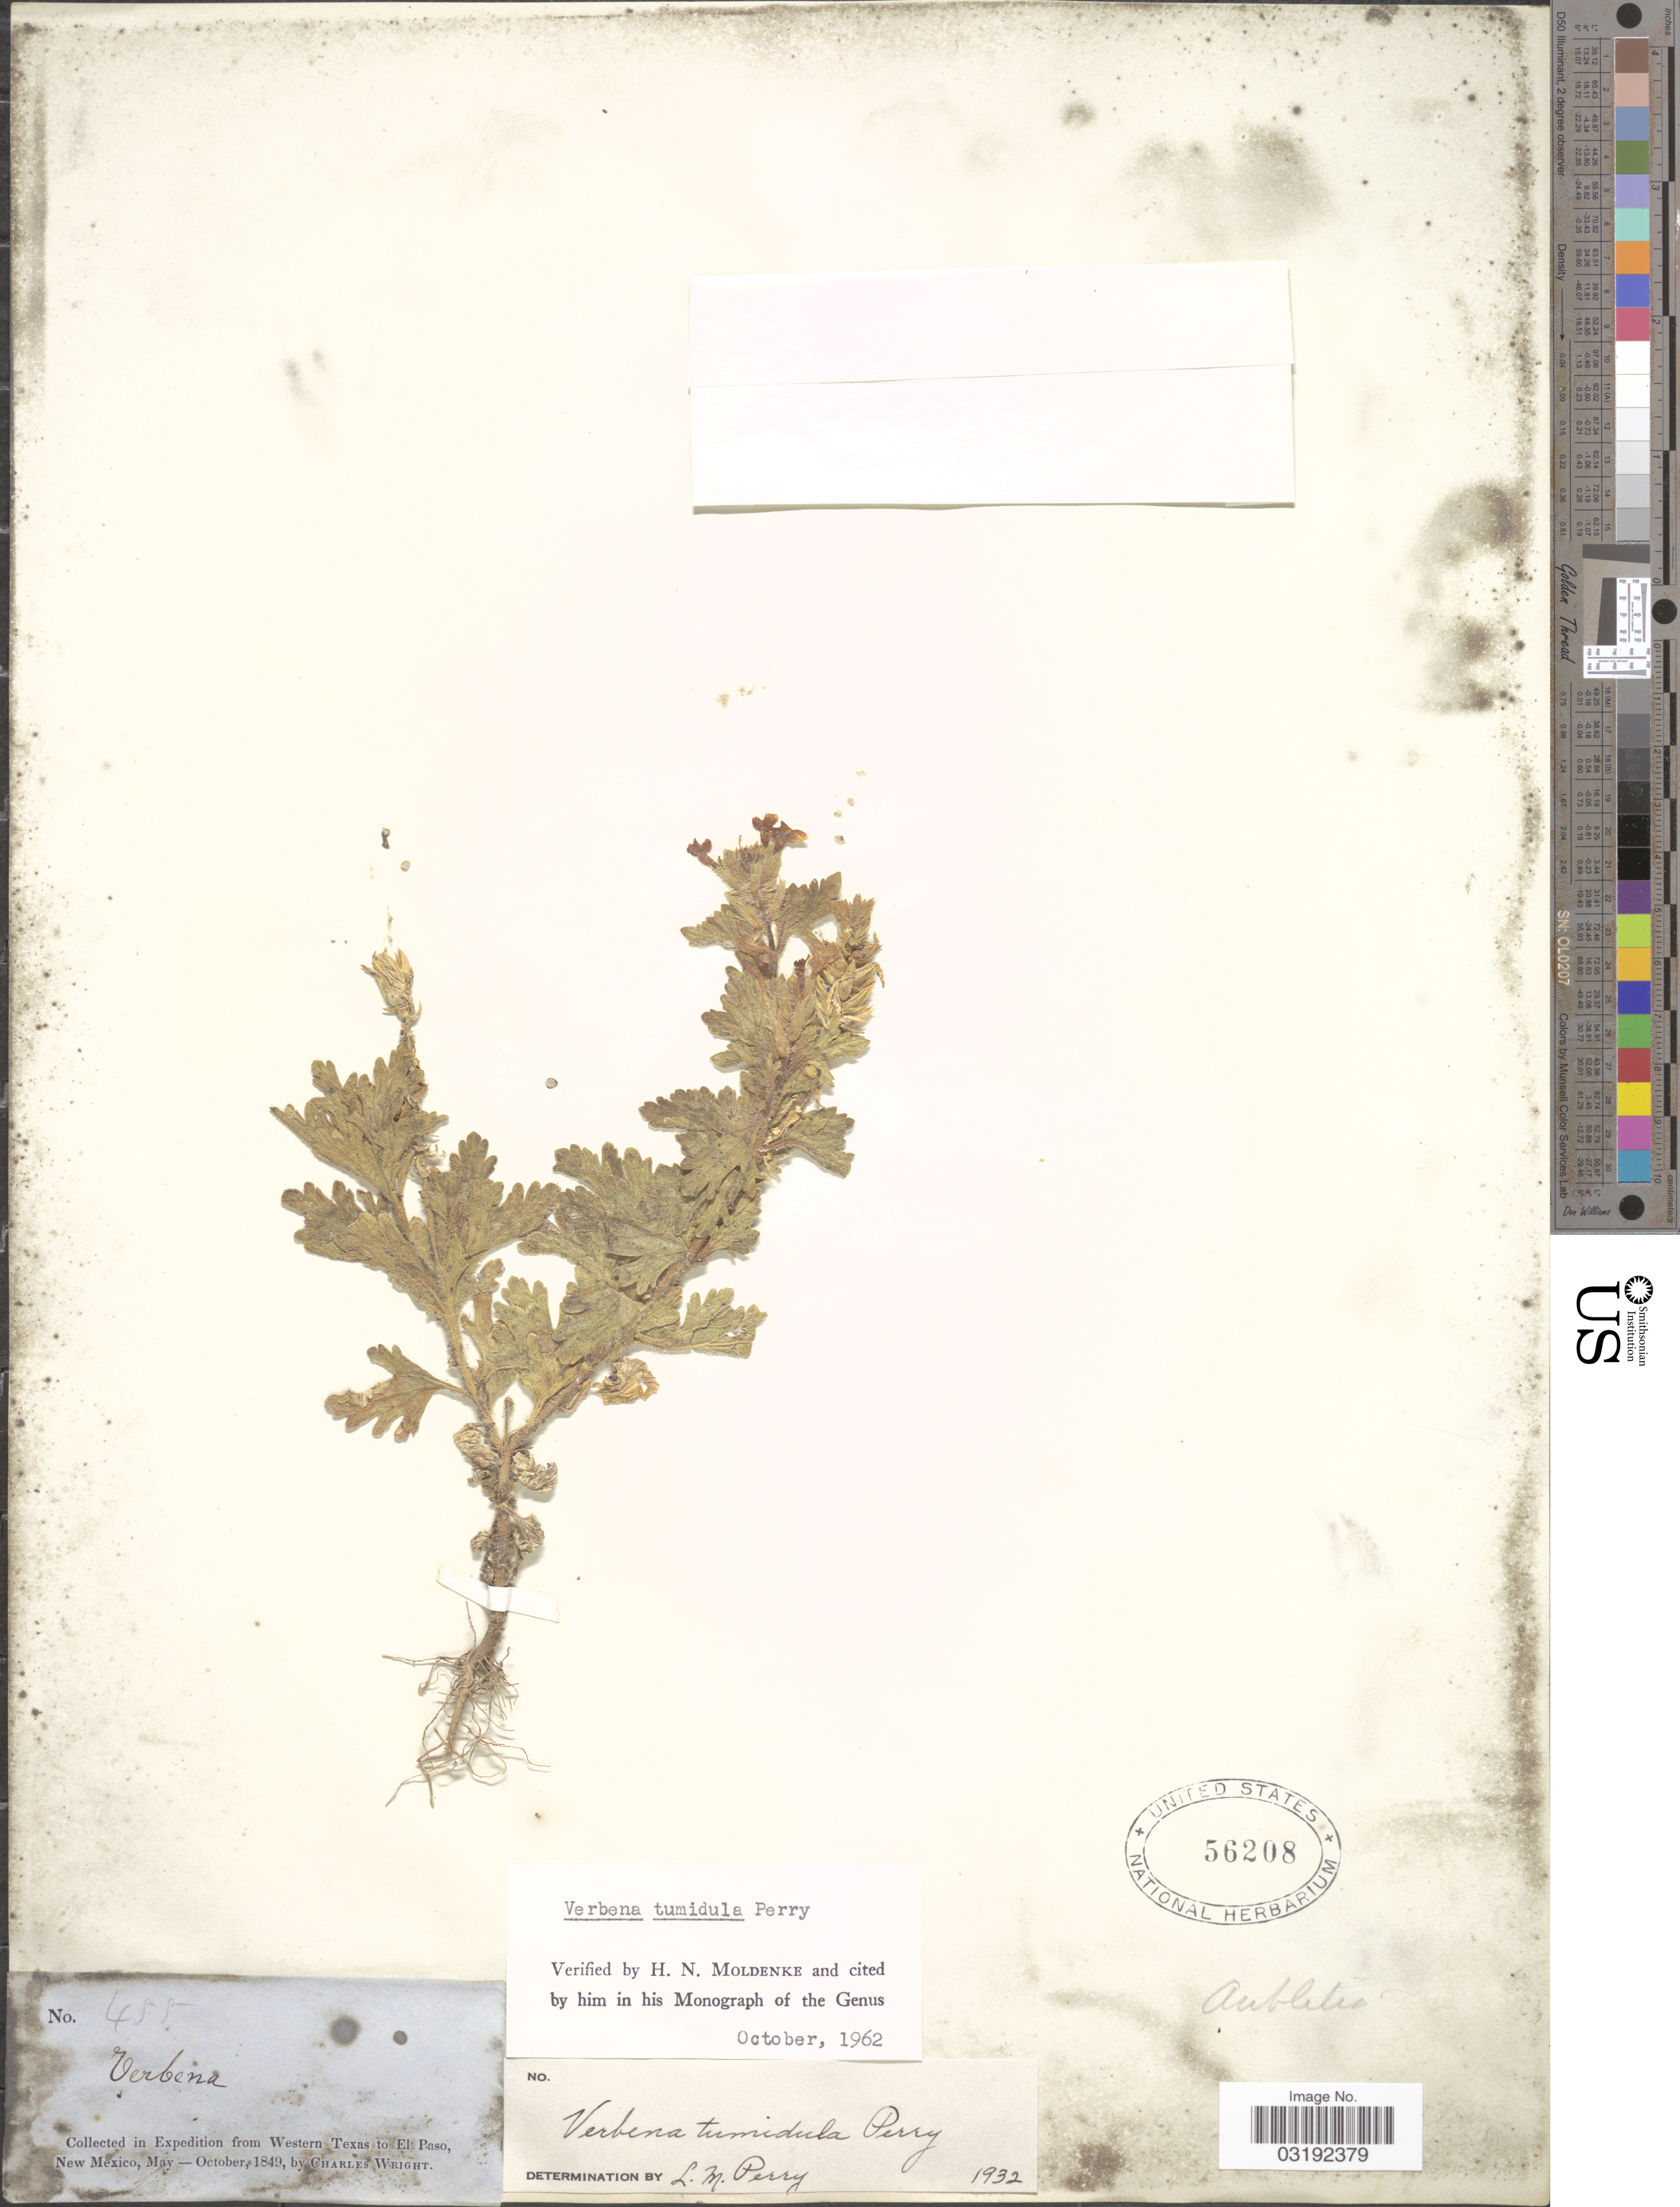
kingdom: Plantae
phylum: Tracheophyta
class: Magnoliopsida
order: Lamiales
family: Verbenaceae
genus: Verbena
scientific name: Verbena tumidula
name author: L.M. Perry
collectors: C. Wright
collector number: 455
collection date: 1849-10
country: United States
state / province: New Mexico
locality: From Western Texas to El Paso.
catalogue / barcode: US 56208